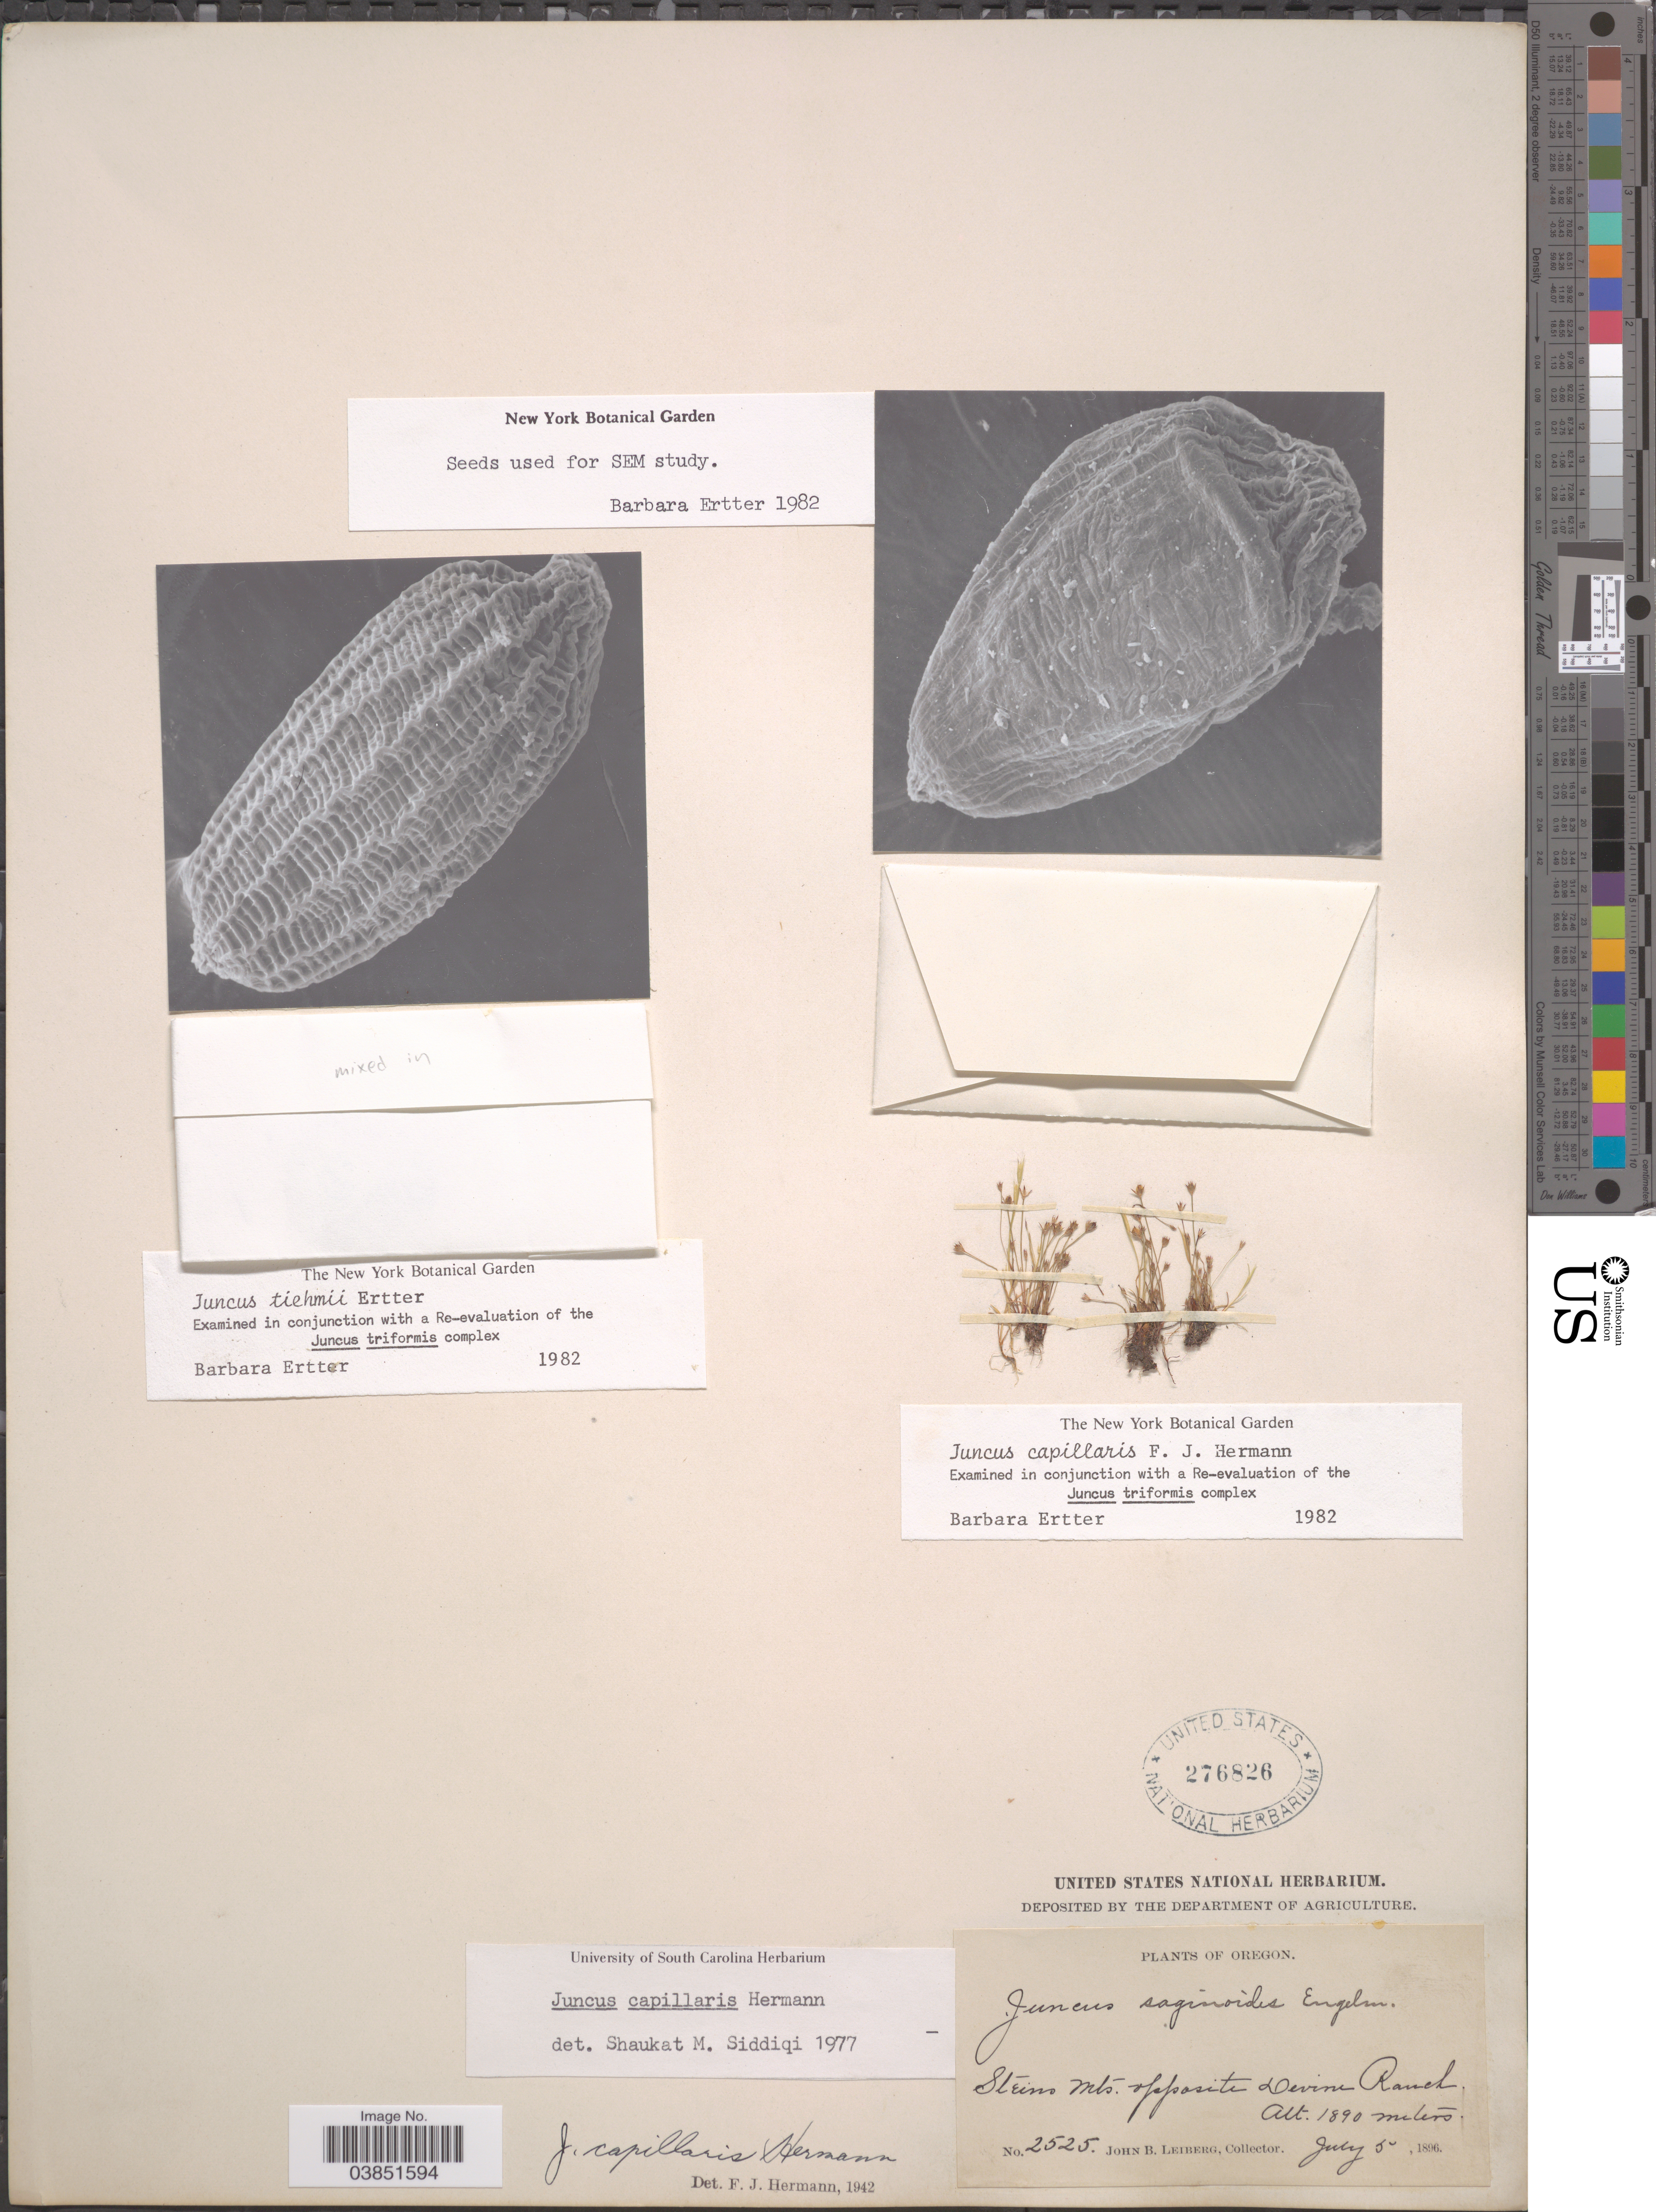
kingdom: Plantae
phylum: Tracheophyta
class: Liliopsida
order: Poales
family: Juncaceae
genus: Juncus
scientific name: Juncus capillaris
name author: F.J. Herm.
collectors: J. B. Leiberg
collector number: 2525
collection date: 1896-07-05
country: United States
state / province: Oregon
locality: Steins Mts. opposite Devine Ranch.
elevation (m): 1890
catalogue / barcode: US 276826